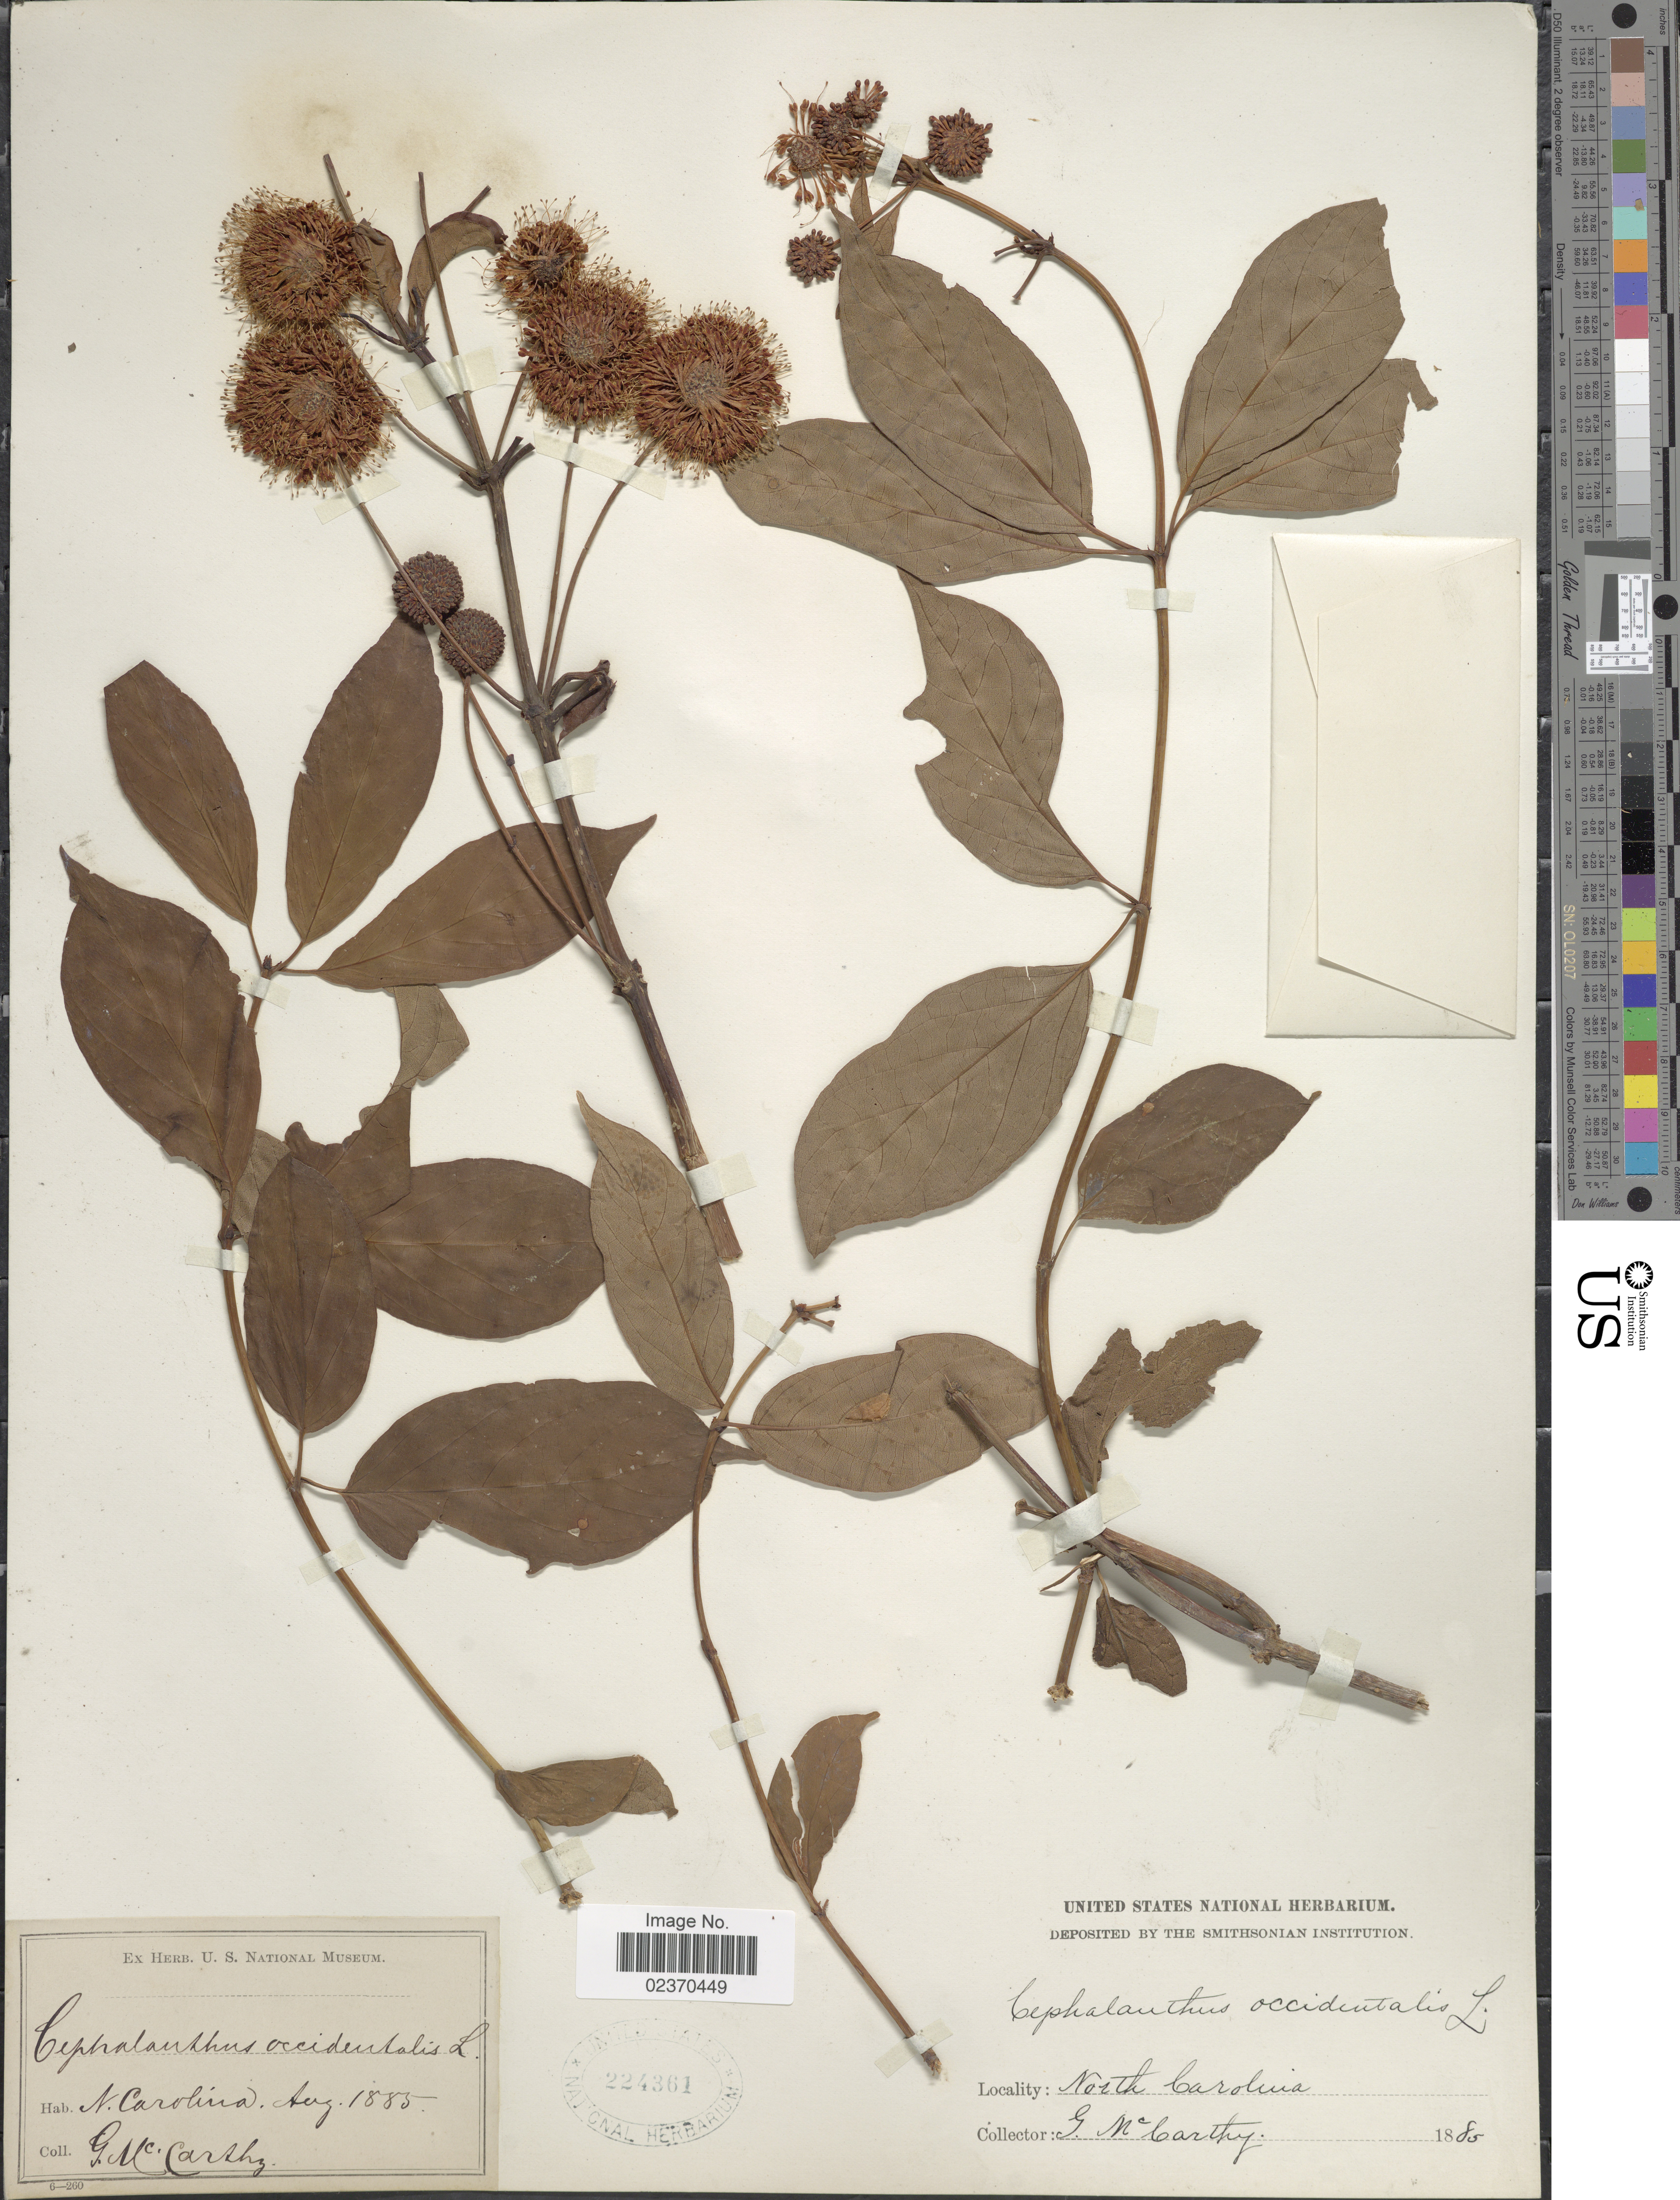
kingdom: Plantae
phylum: Tracheophyta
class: Magnoliopsida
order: Gentianales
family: Rubiaceae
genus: Cephalanthus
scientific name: Cephalanthus occidentalis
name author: L.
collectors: G. McCarthy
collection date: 1885-08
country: United States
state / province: North Carolina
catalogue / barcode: US 224361